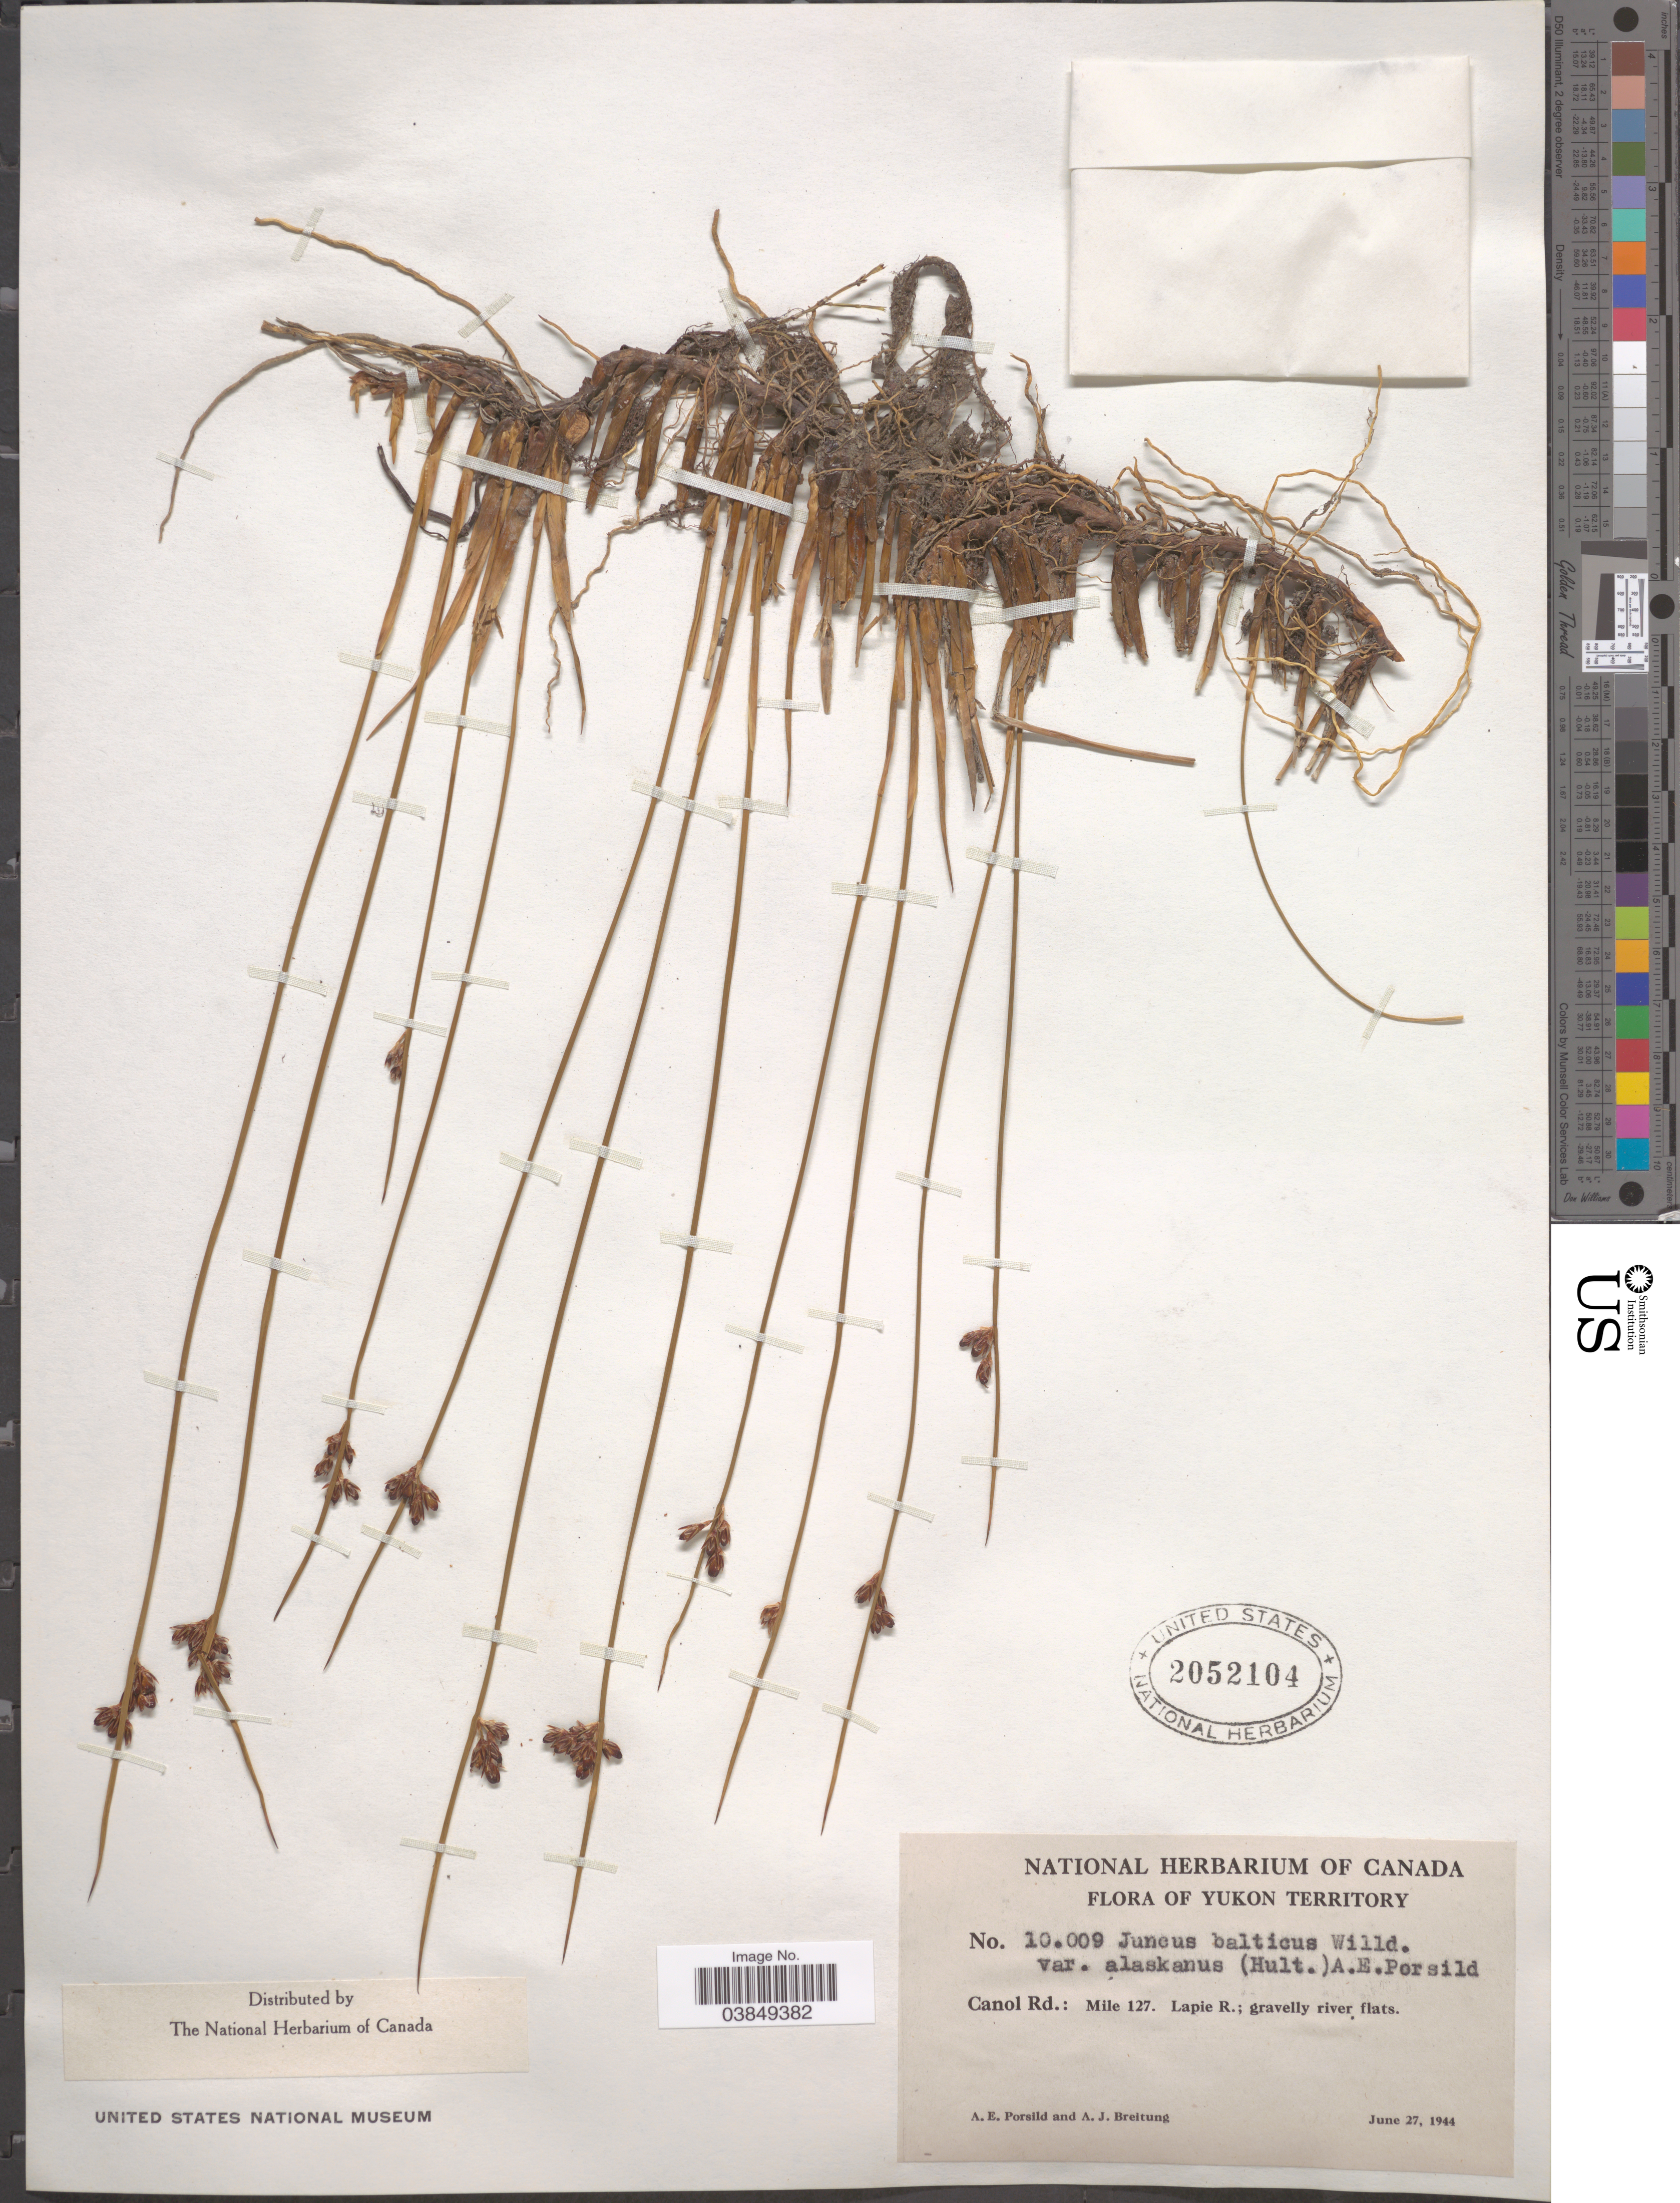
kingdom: Plantae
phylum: Tracheophyta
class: Liliopsida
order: Poales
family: Juncaceae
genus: Juncus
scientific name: Juncus arcticus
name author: Willd.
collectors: A. E. Porsild & A. Breitung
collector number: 10009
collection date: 1944-06-27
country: Canada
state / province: Yukon Territory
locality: Canol Rd.: Mile 127. Lapie R.; gravelly river flats.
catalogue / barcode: US 2052104